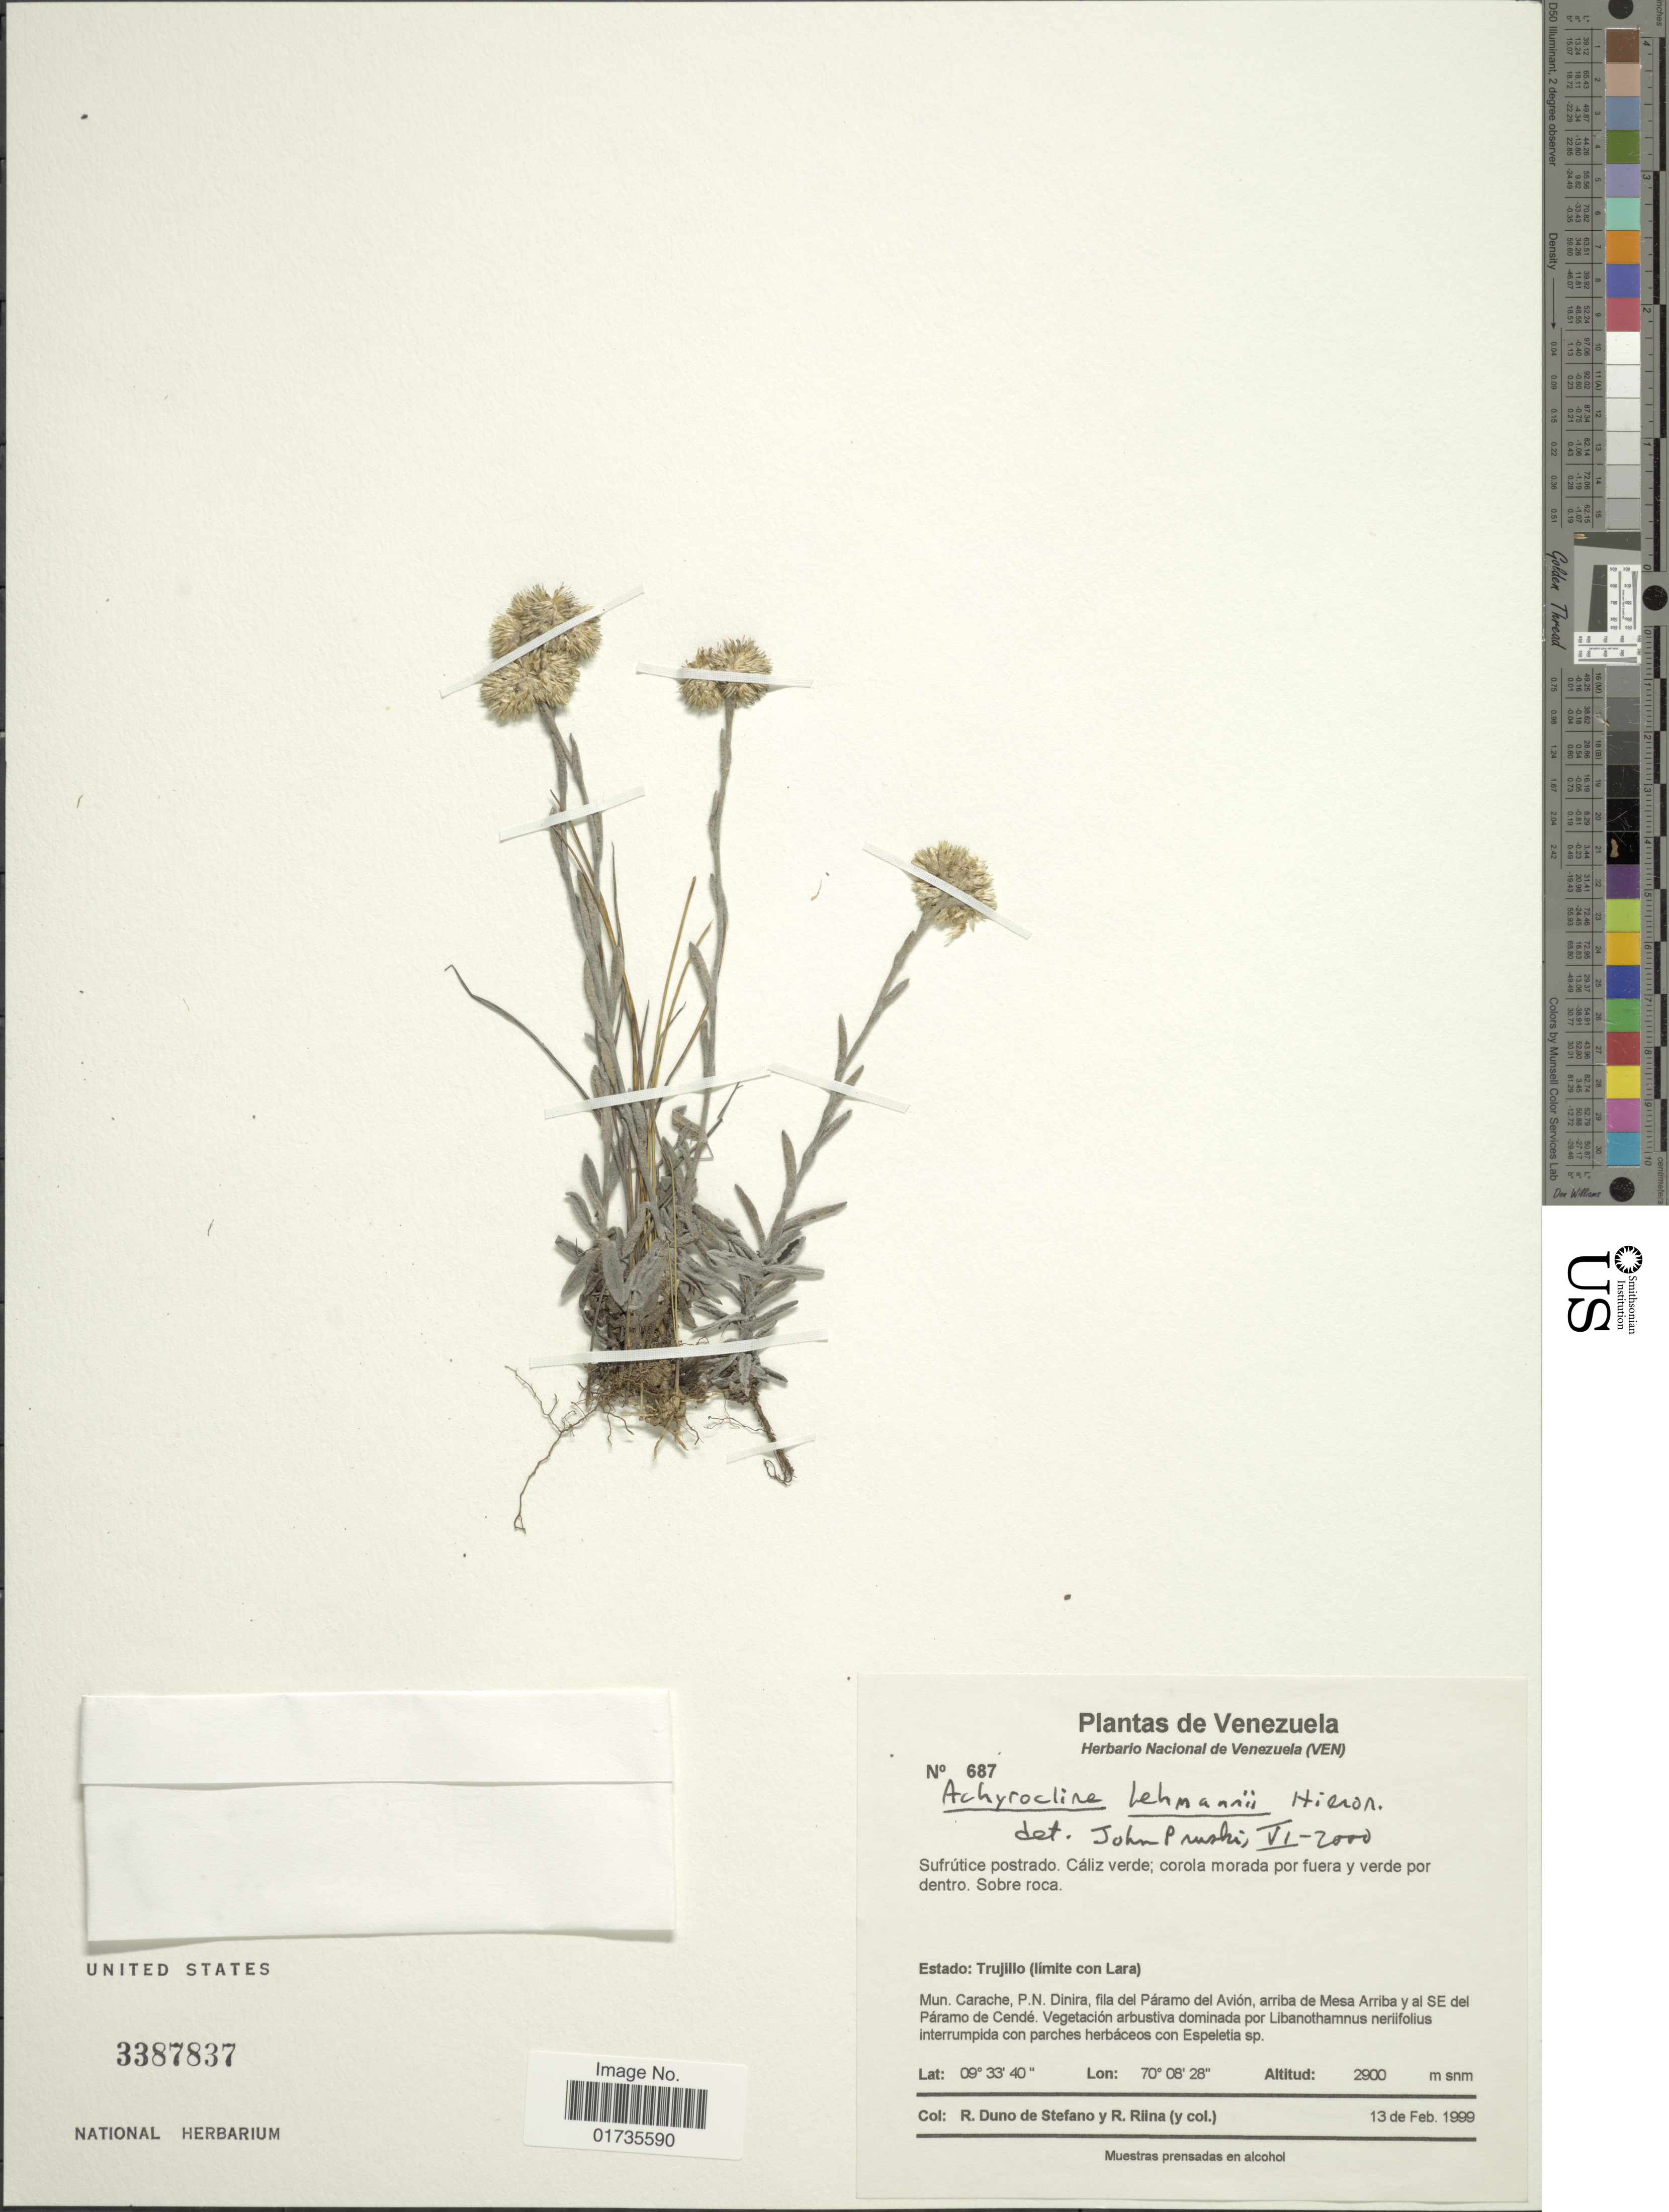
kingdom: Plantae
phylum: Tracheophyta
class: Magnoliopsida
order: Asterales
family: Asteraceae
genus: Achyrocline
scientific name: Achyrocline lehmanni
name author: Hieron.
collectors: R. Duno de Stefano & R. Riina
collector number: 687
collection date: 1999-02-13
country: Venezuela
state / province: Trujillo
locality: Estado: Trujillo (limite con Lara). Mun. Carache, P. N. Dinira, fila del Paramo del Avion, arriba del Avion, arriba de Mesa Arriba y al SE del Paramo de Cende.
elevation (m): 2900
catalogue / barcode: US 3387837